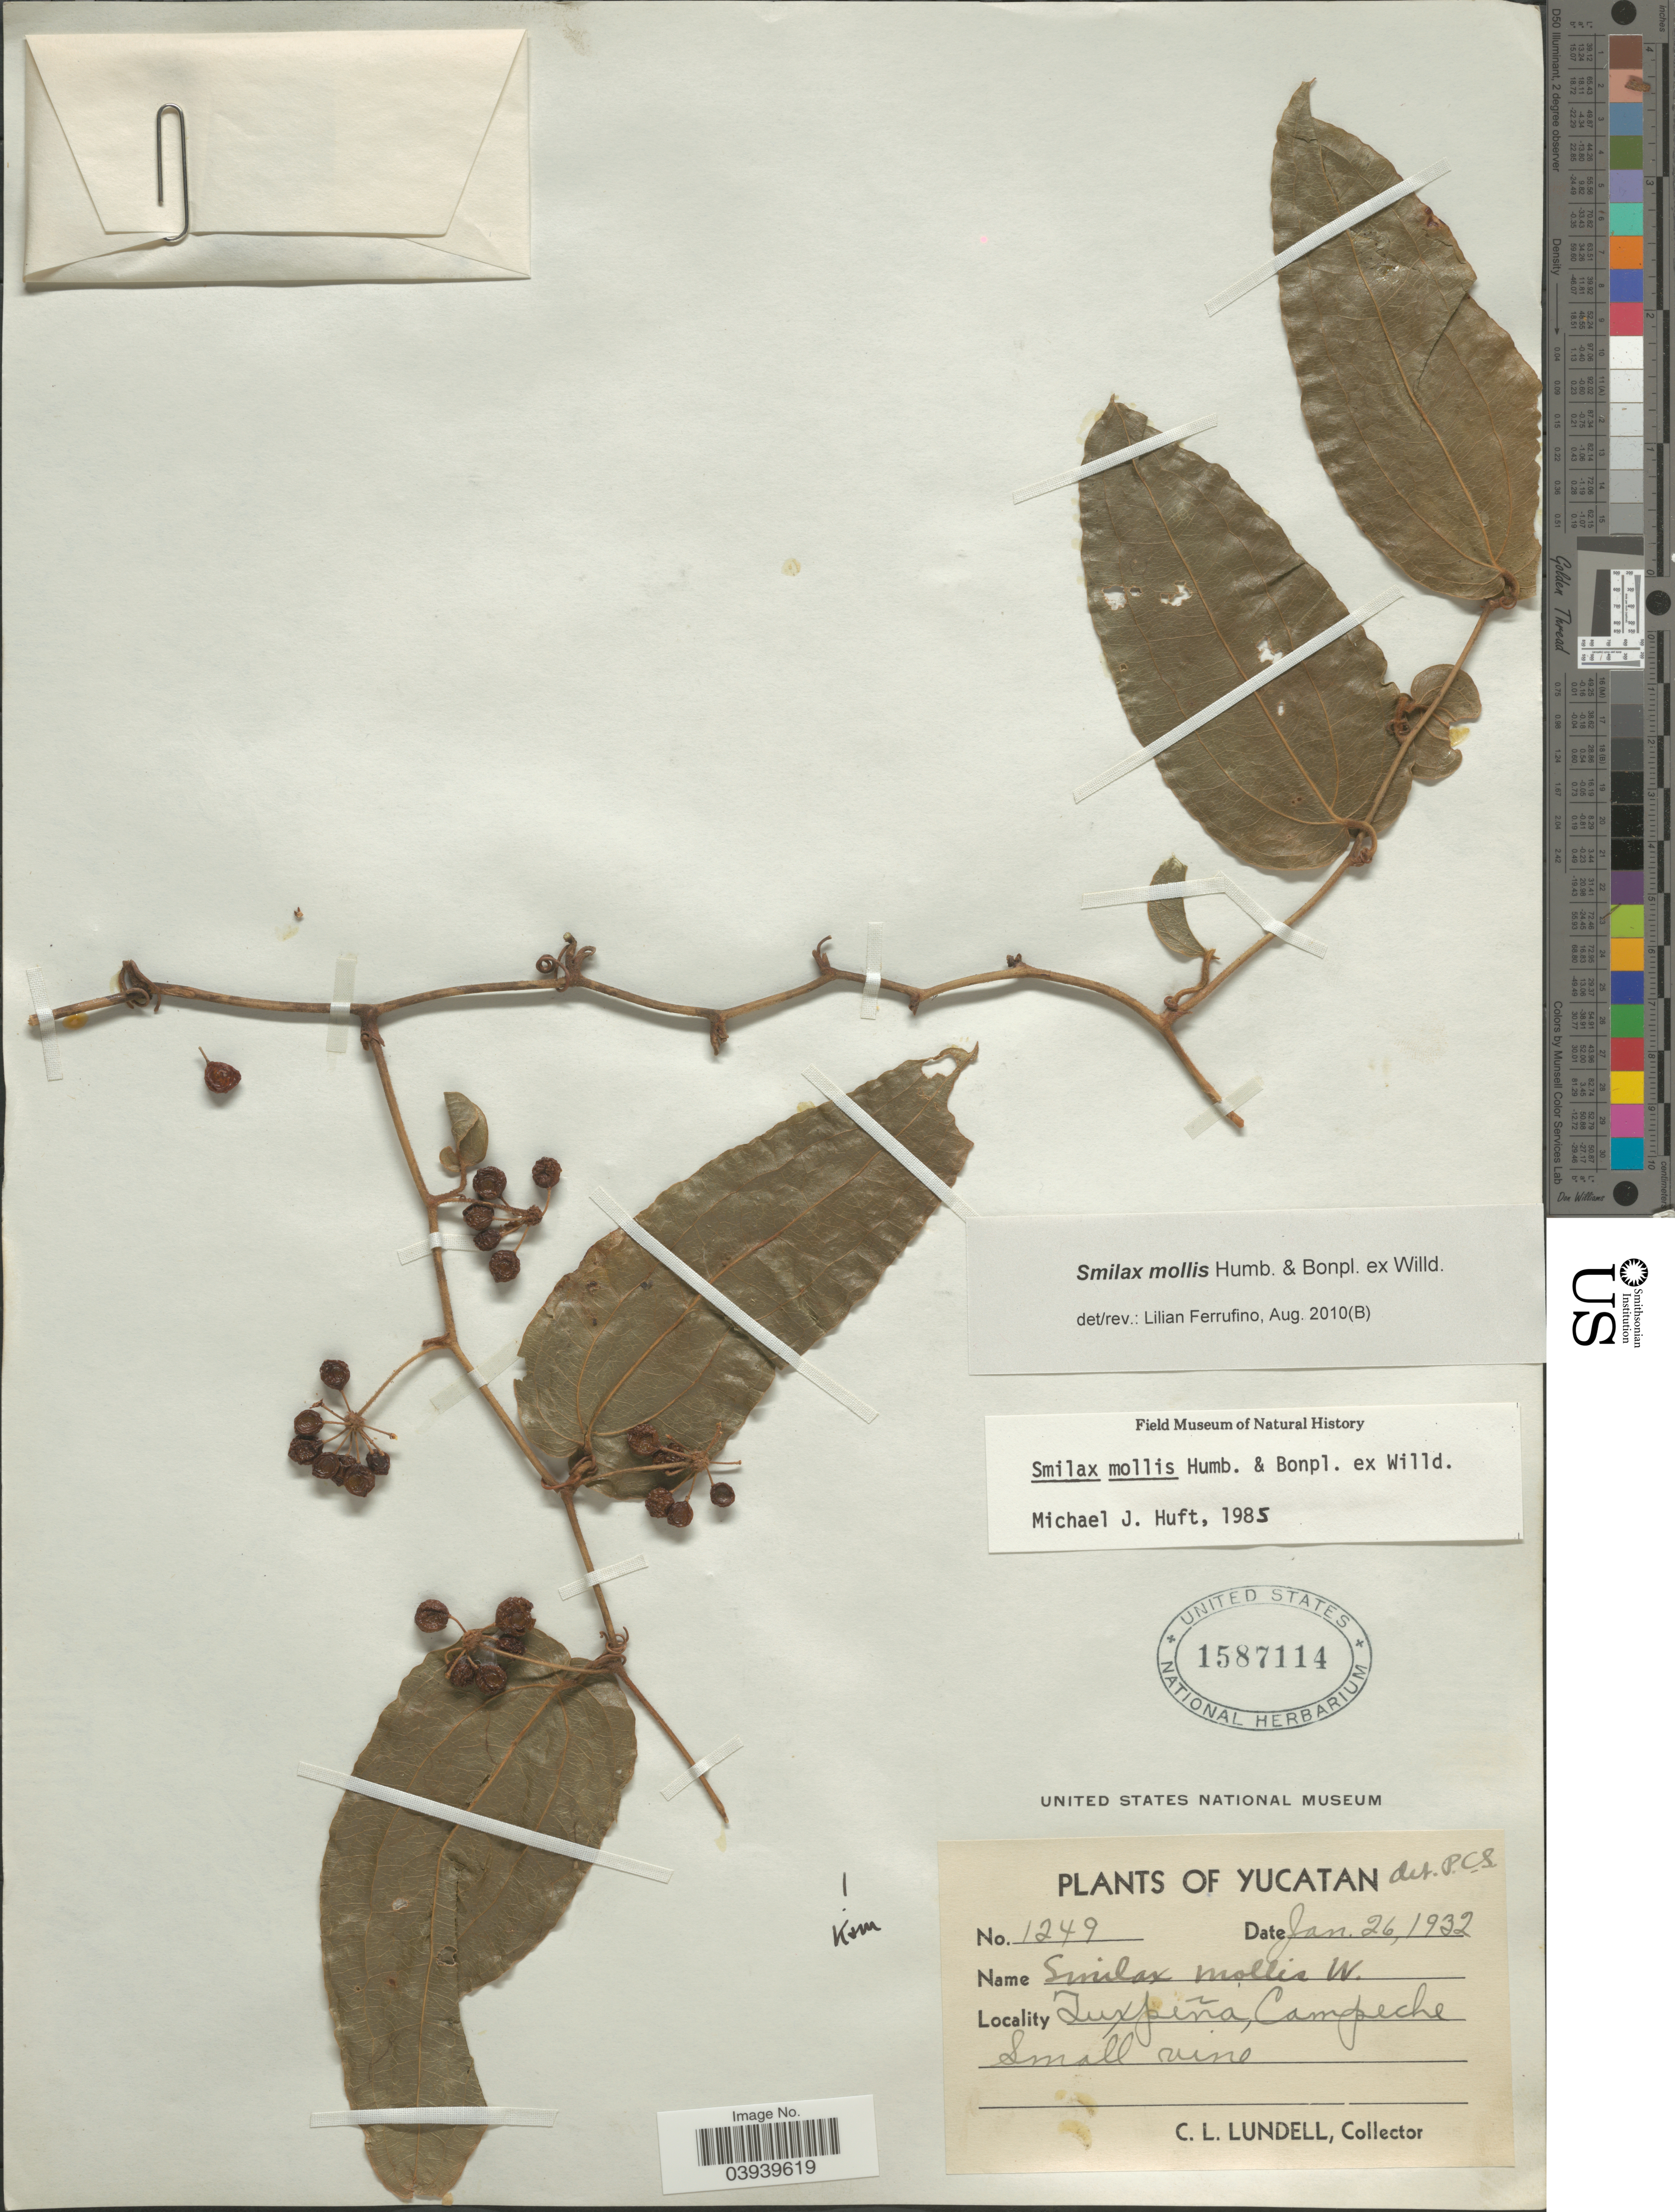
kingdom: Plantae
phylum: Tracheophyta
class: Liliopsida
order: Liliales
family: Smilacaceae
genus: Smilax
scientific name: Smilax mollis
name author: Humb. & Bonpl. ex Willd.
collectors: C. L. Lundell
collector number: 1249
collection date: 1932-01-26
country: Mexico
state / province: Yucatán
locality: Tuxpeña, Campeche.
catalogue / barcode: US 1587114